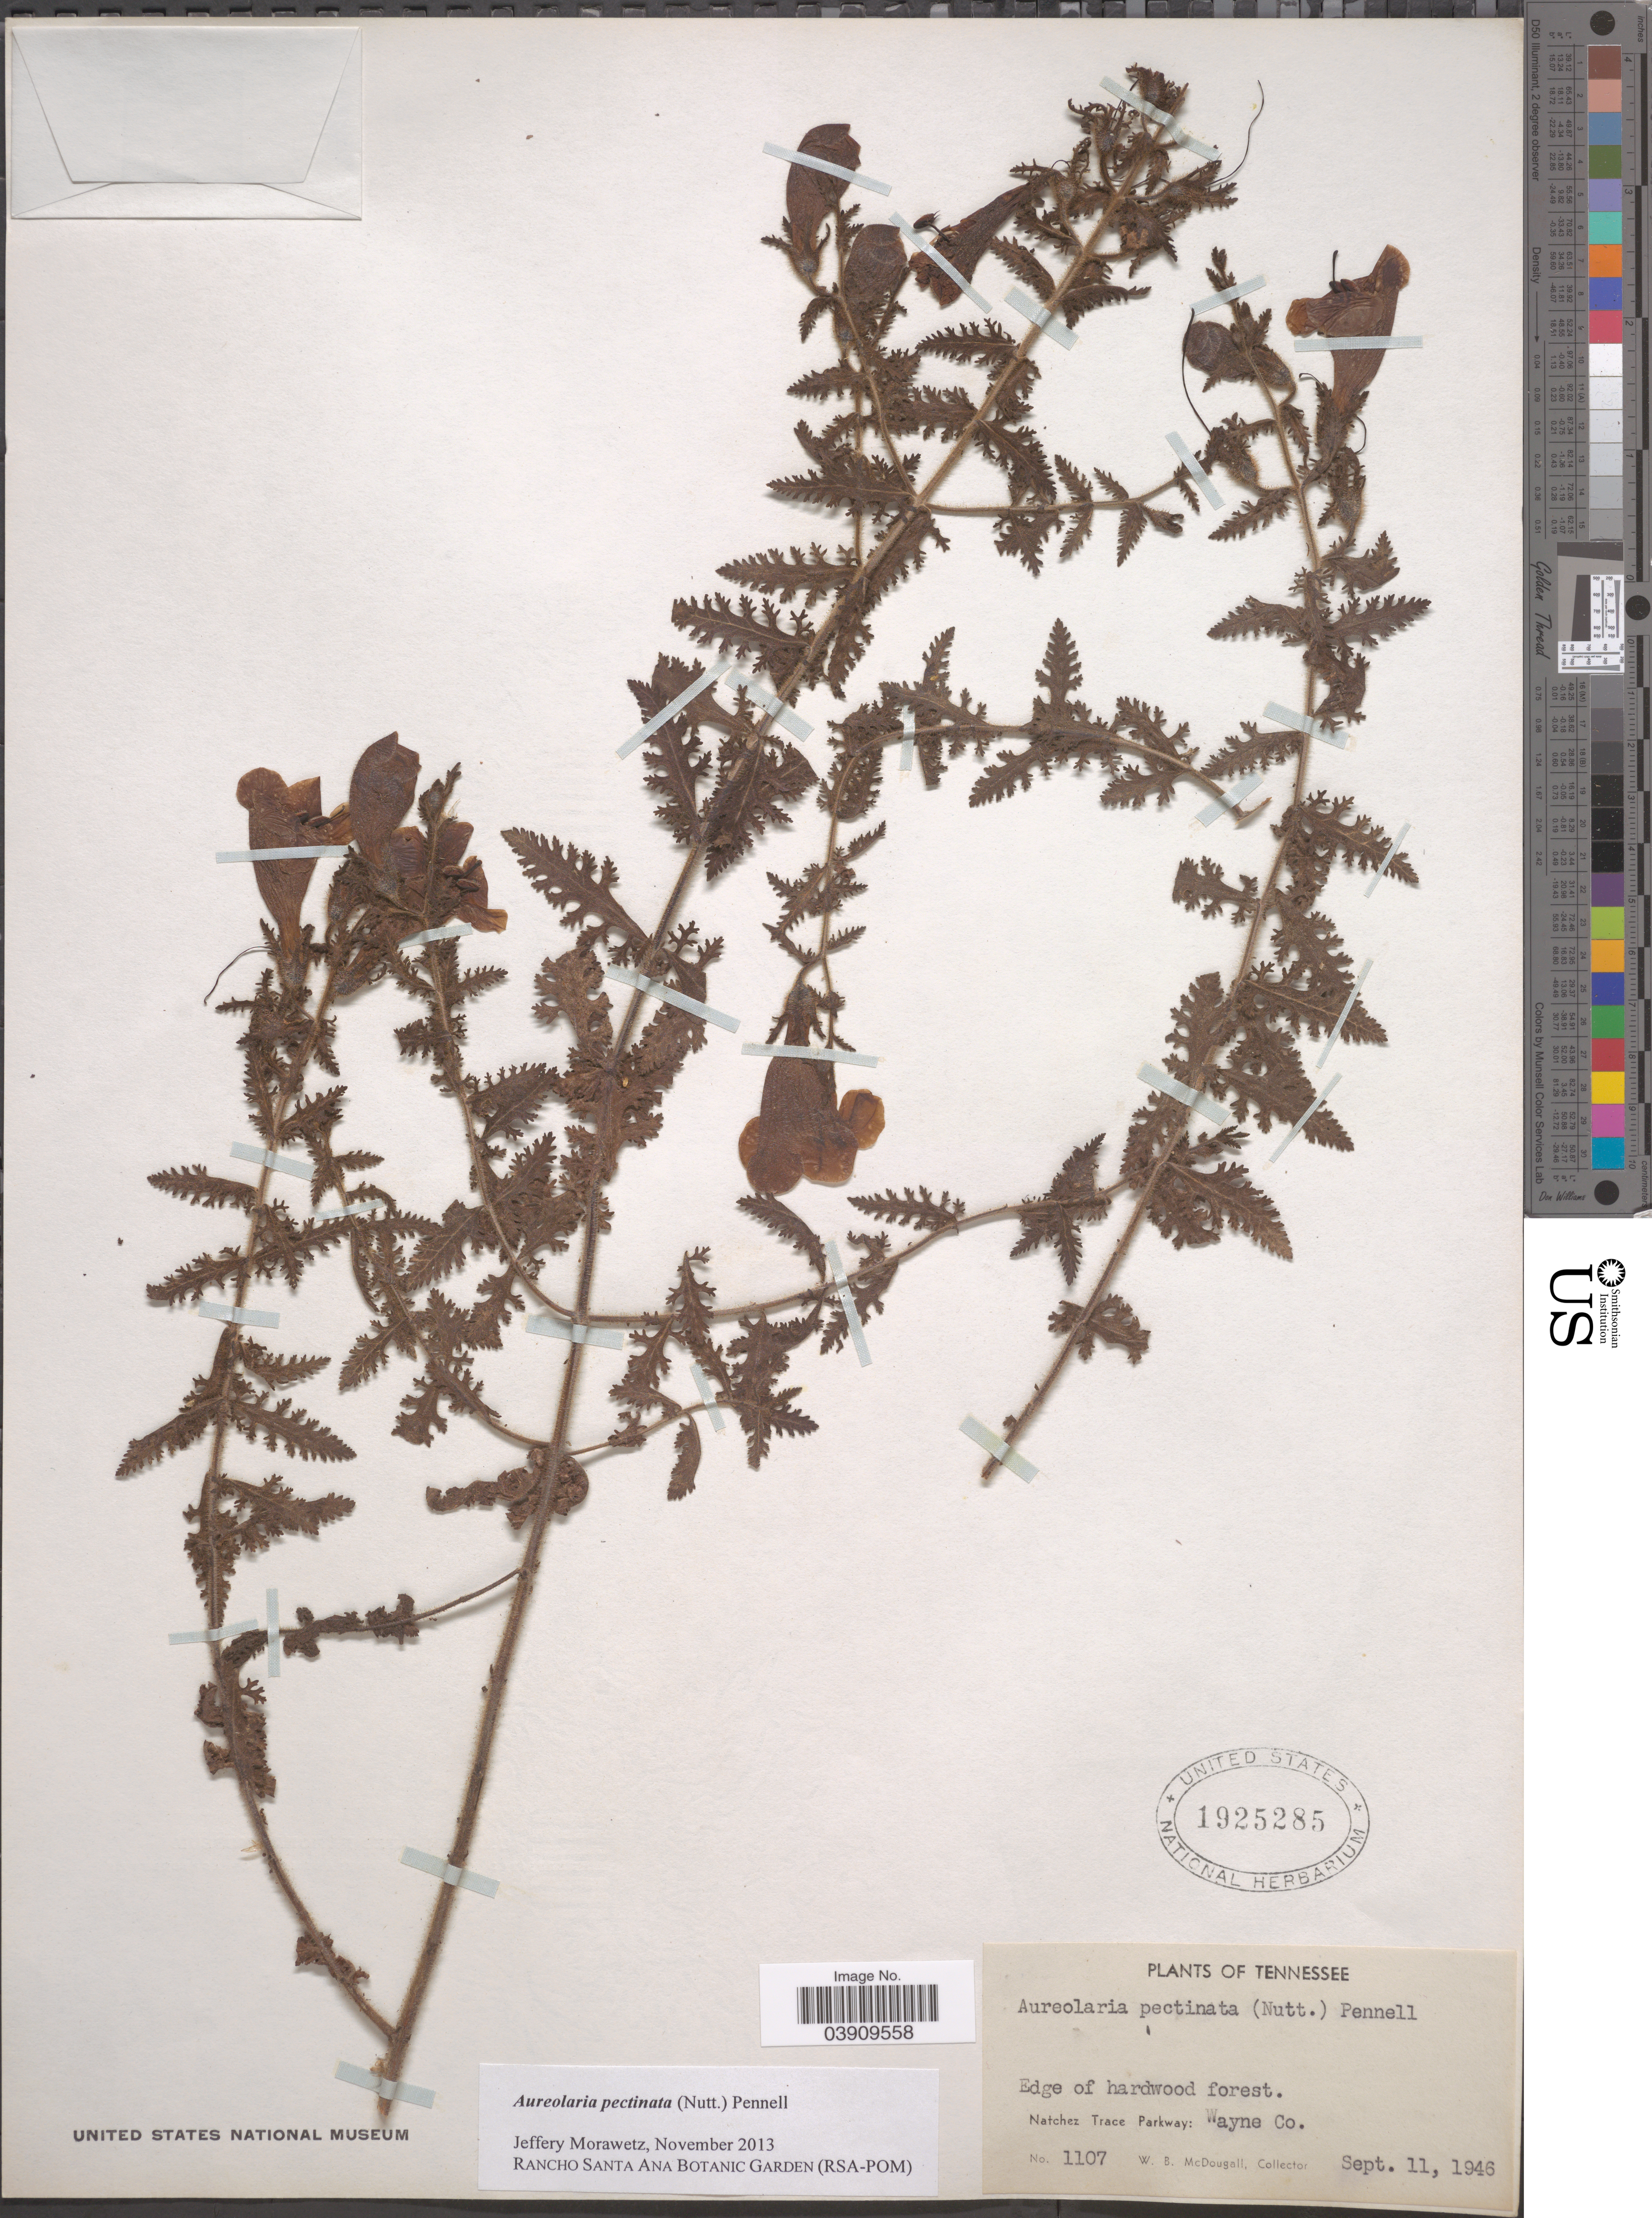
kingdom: Plantae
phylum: Tracheophyta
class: Magnoliopsida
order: Lamiales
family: Orobanchaceae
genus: Aureolaria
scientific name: Aureolaria pectinata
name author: (Nutt.) Pennell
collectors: W. B. McDougall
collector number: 1107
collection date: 1946-09-11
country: United States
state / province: Tennessee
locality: Natchez Trace Parkway: Wayne Co.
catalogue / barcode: US 1925285